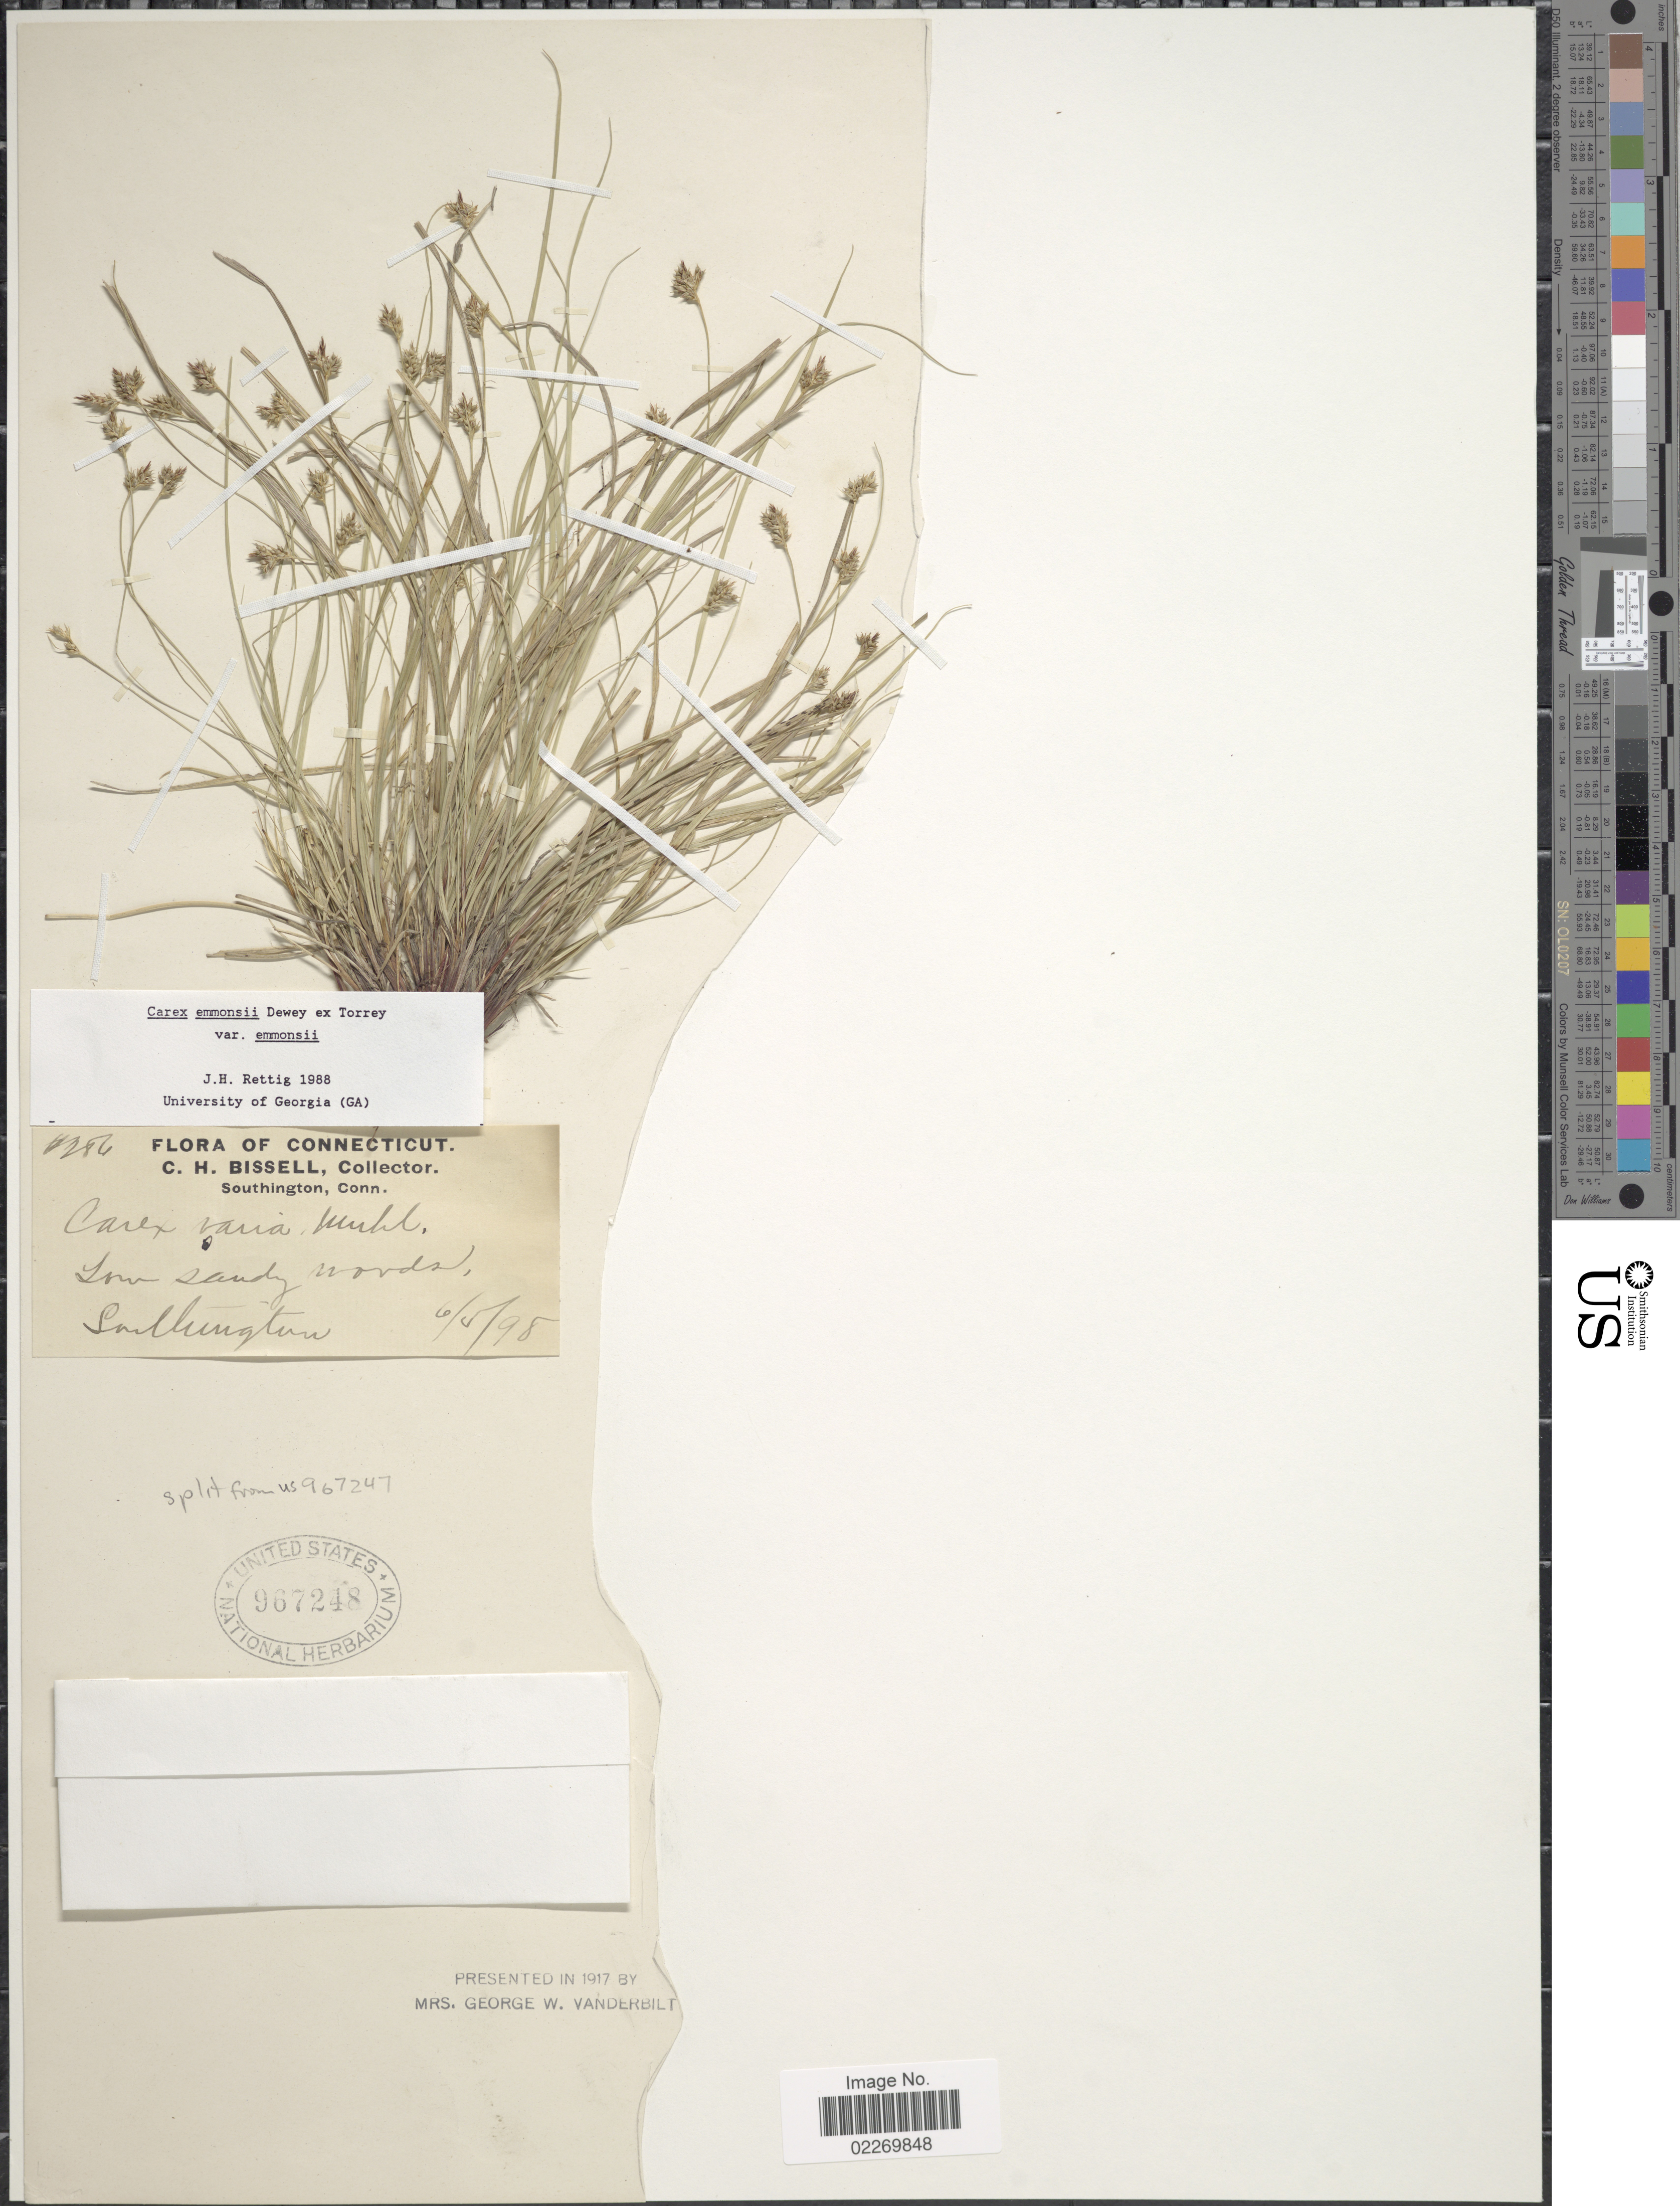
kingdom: Plantae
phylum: Tracheophyta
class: Liliopsida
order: Poales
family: Cyperaceae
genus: Carex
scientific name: Carex emmonsii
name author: Dewey ex Torr.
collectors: C. Bissell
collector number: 286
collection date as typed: Transcribed d/m/y: 5/6/98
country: United States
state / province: Connecticut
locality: Southington, Conn. In sandy woods, Southington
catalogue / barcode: US 967248